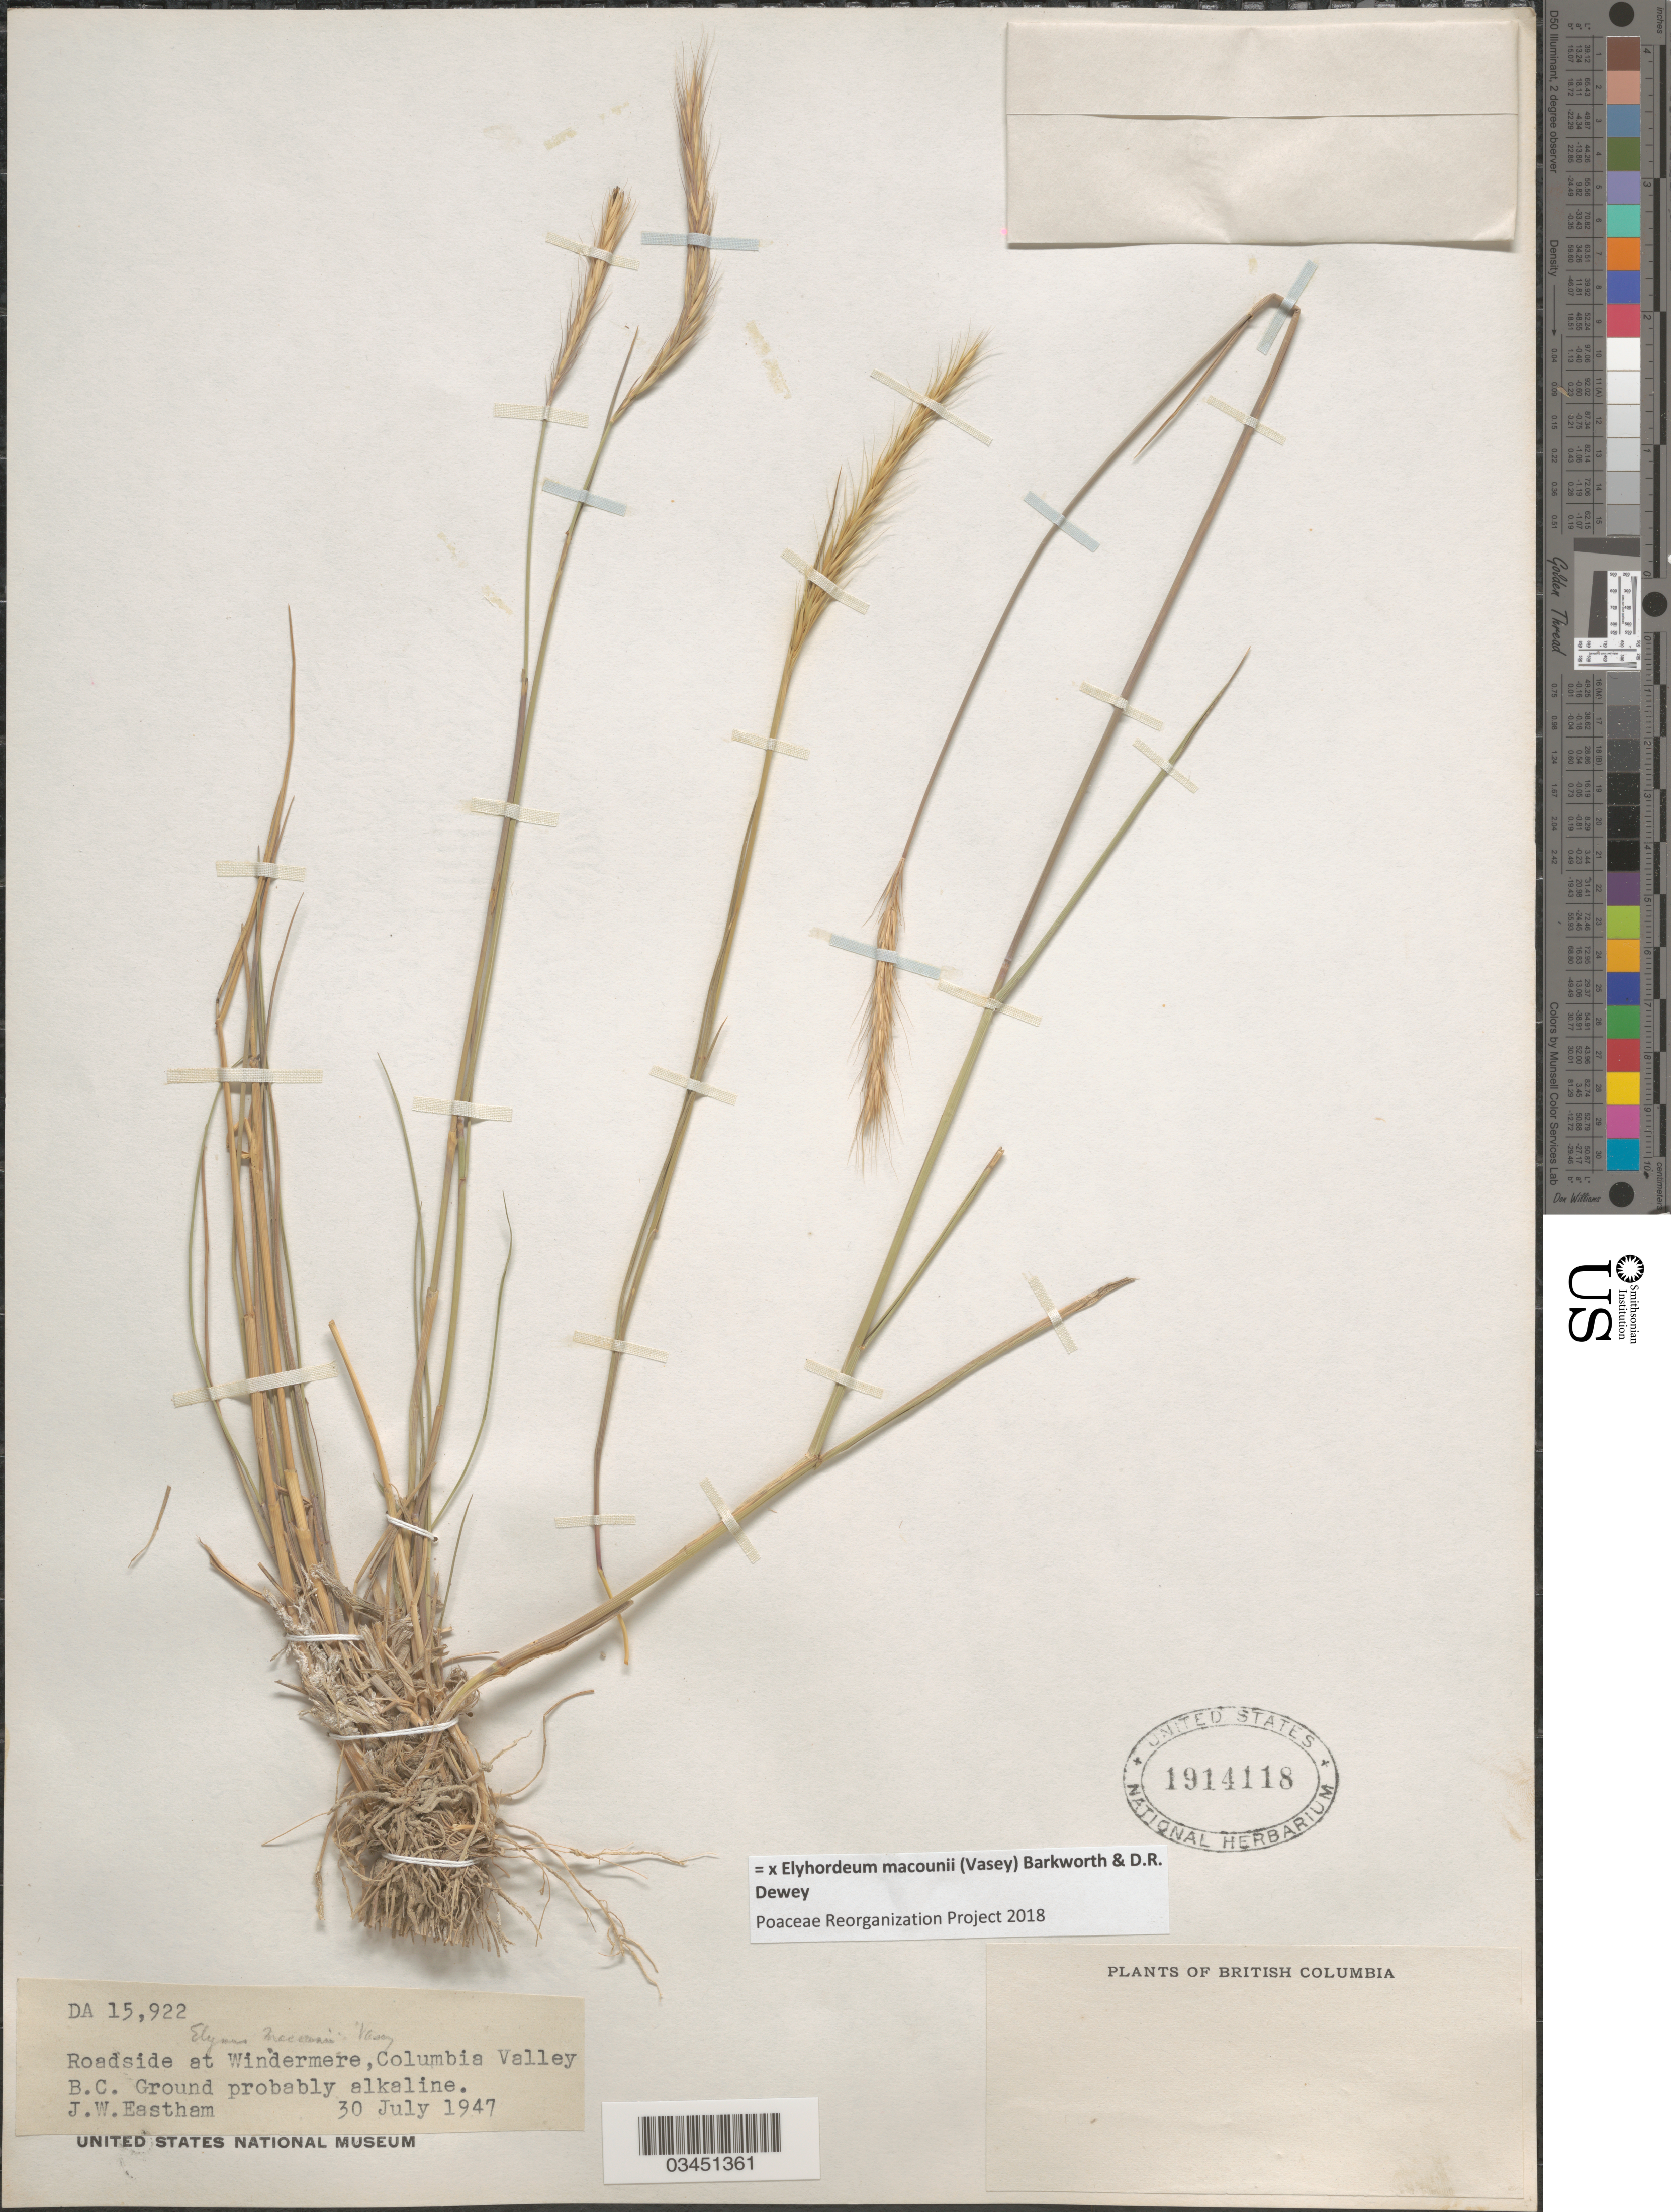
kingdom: Plantae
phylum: Tracheophyta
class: Liliopsida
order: Poales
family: Poaceae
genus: Elyhordeum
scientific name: x Elyhordeum macounii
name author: (Vasey) Barkworth & Dewey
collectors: J. Eastham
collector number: DA 15922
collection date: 1947-07-30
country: Canada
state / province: British Columbia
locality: Roadside at Windermere, Columbia Valley.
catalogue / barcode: US 1914118